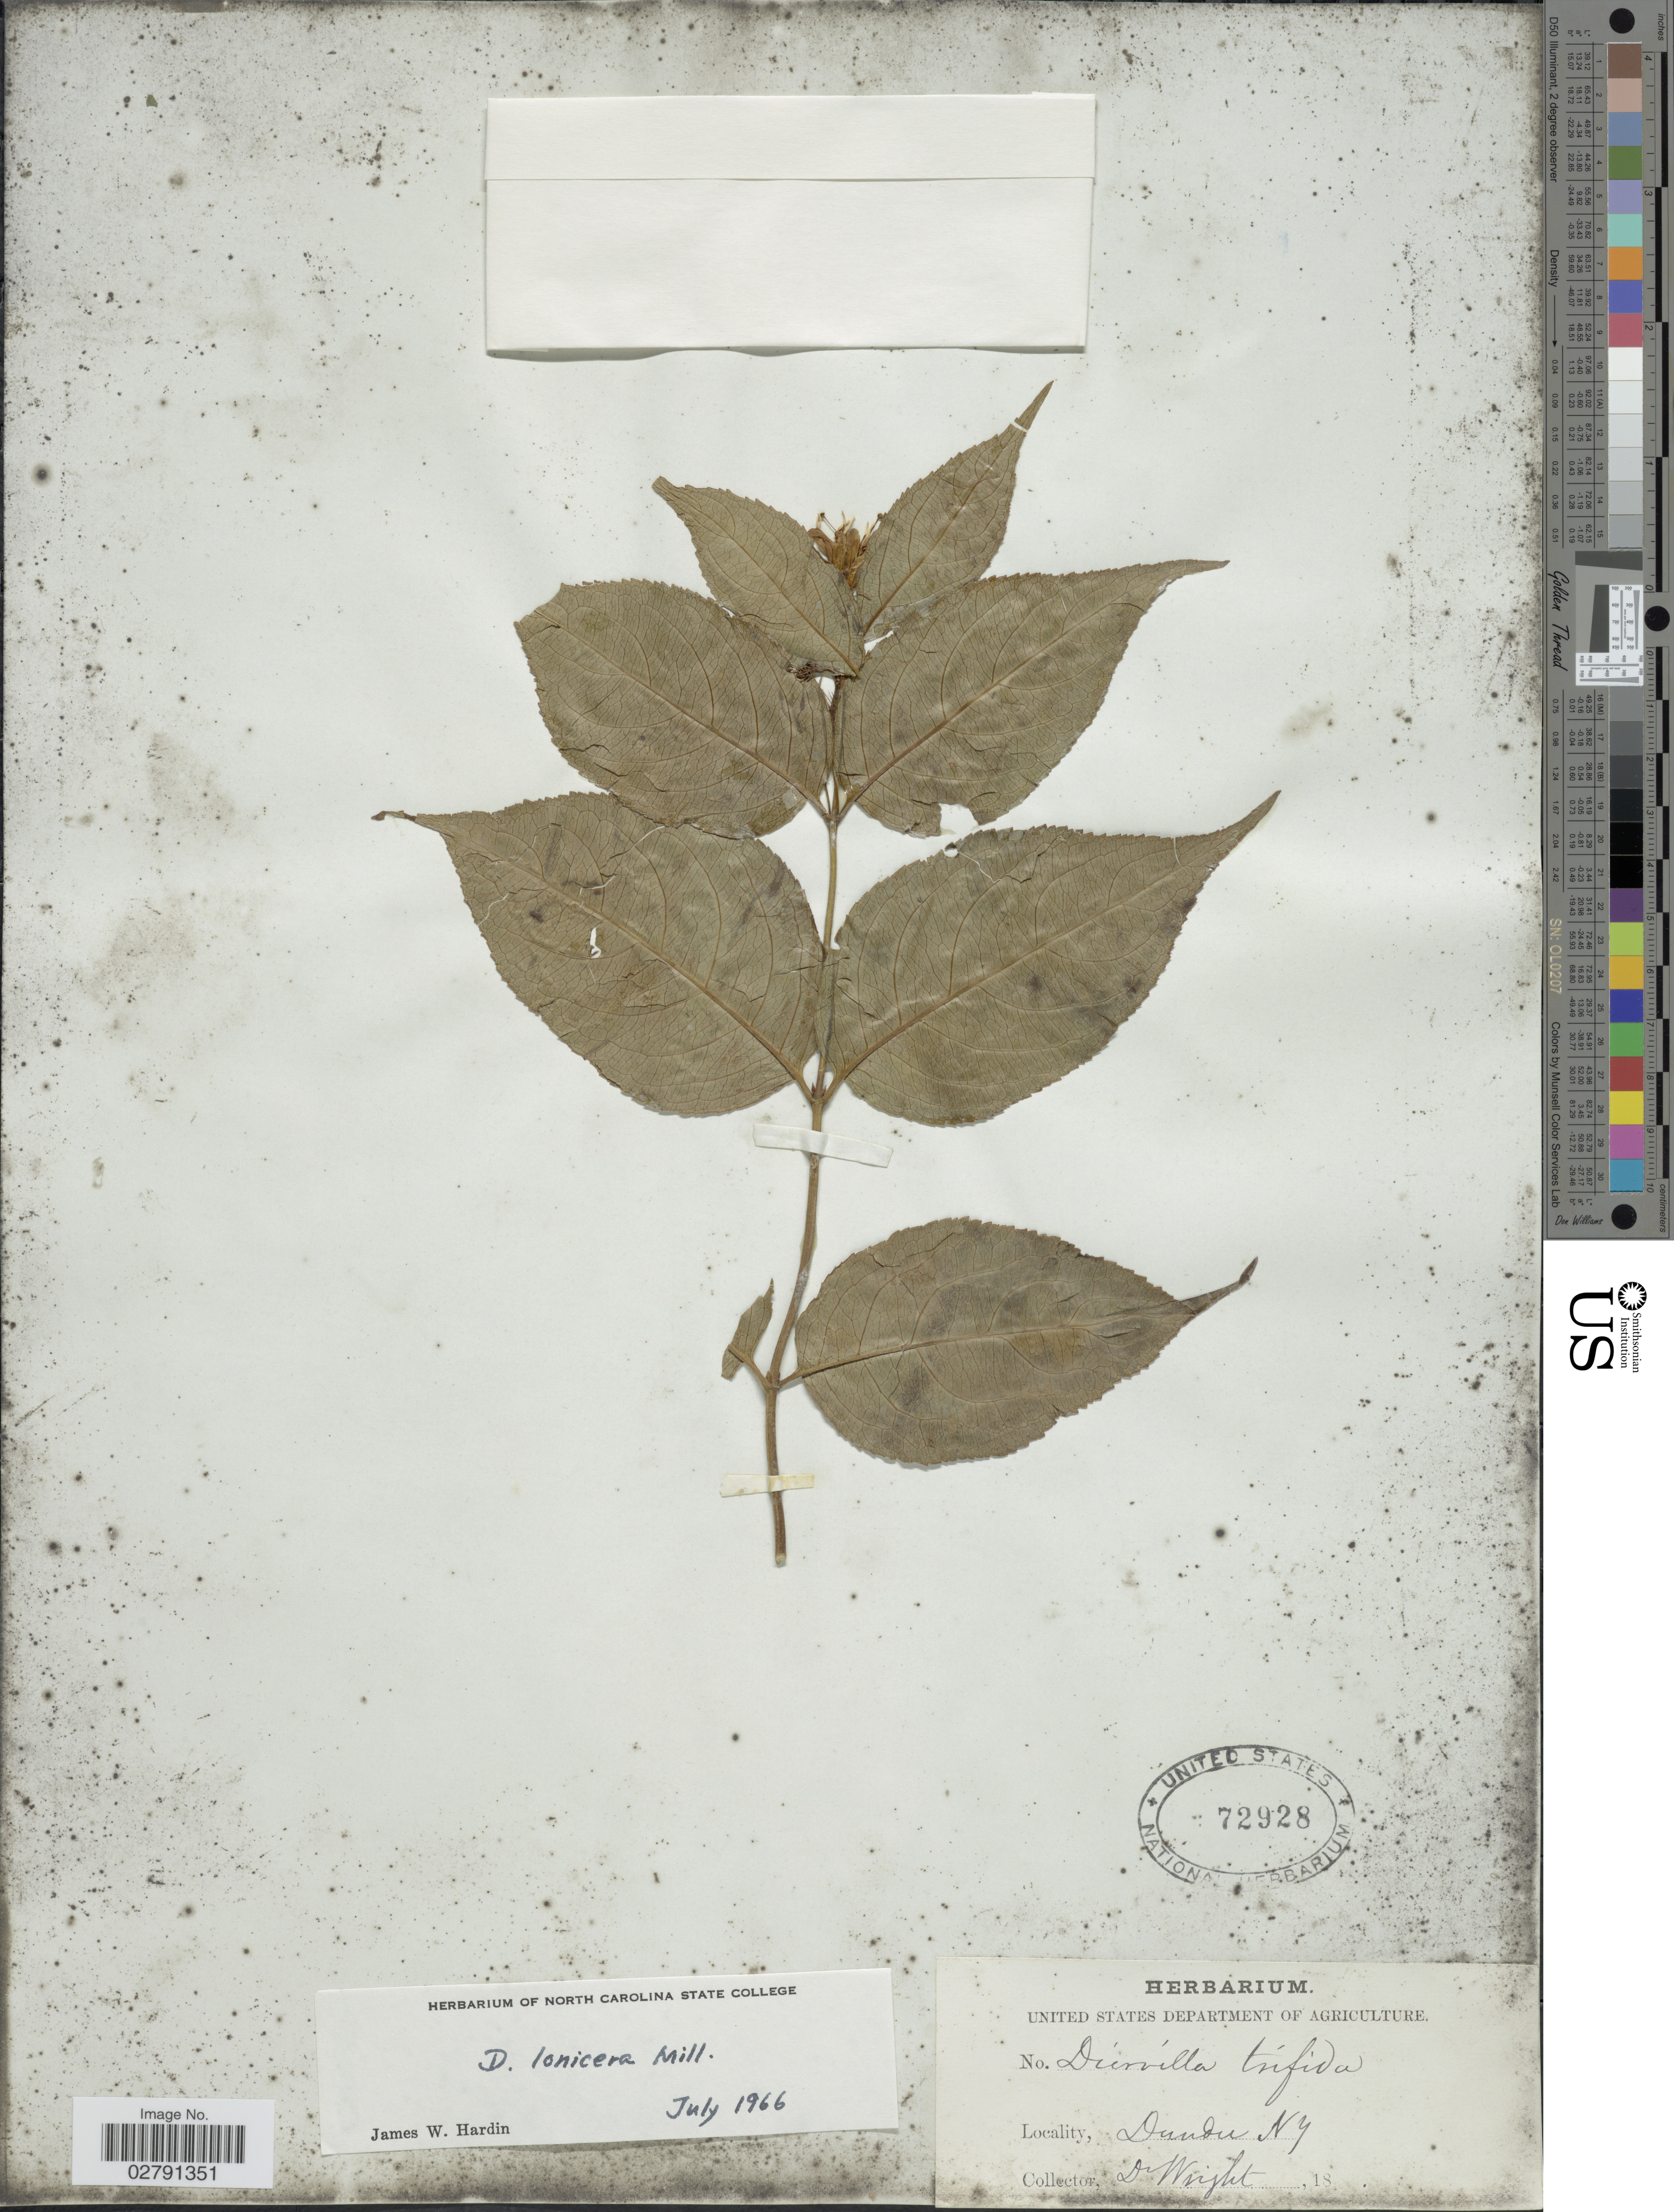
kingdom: Plantae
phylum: Tracheophyta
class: Magnoliopsida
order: Dipsacales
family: Caprifoliaceae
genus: Diervilla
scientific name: Diervilla lonicera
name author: Mill.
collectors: Wright, --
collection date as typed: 18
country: United States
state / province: New York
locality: Dundee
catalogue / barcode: US 72928